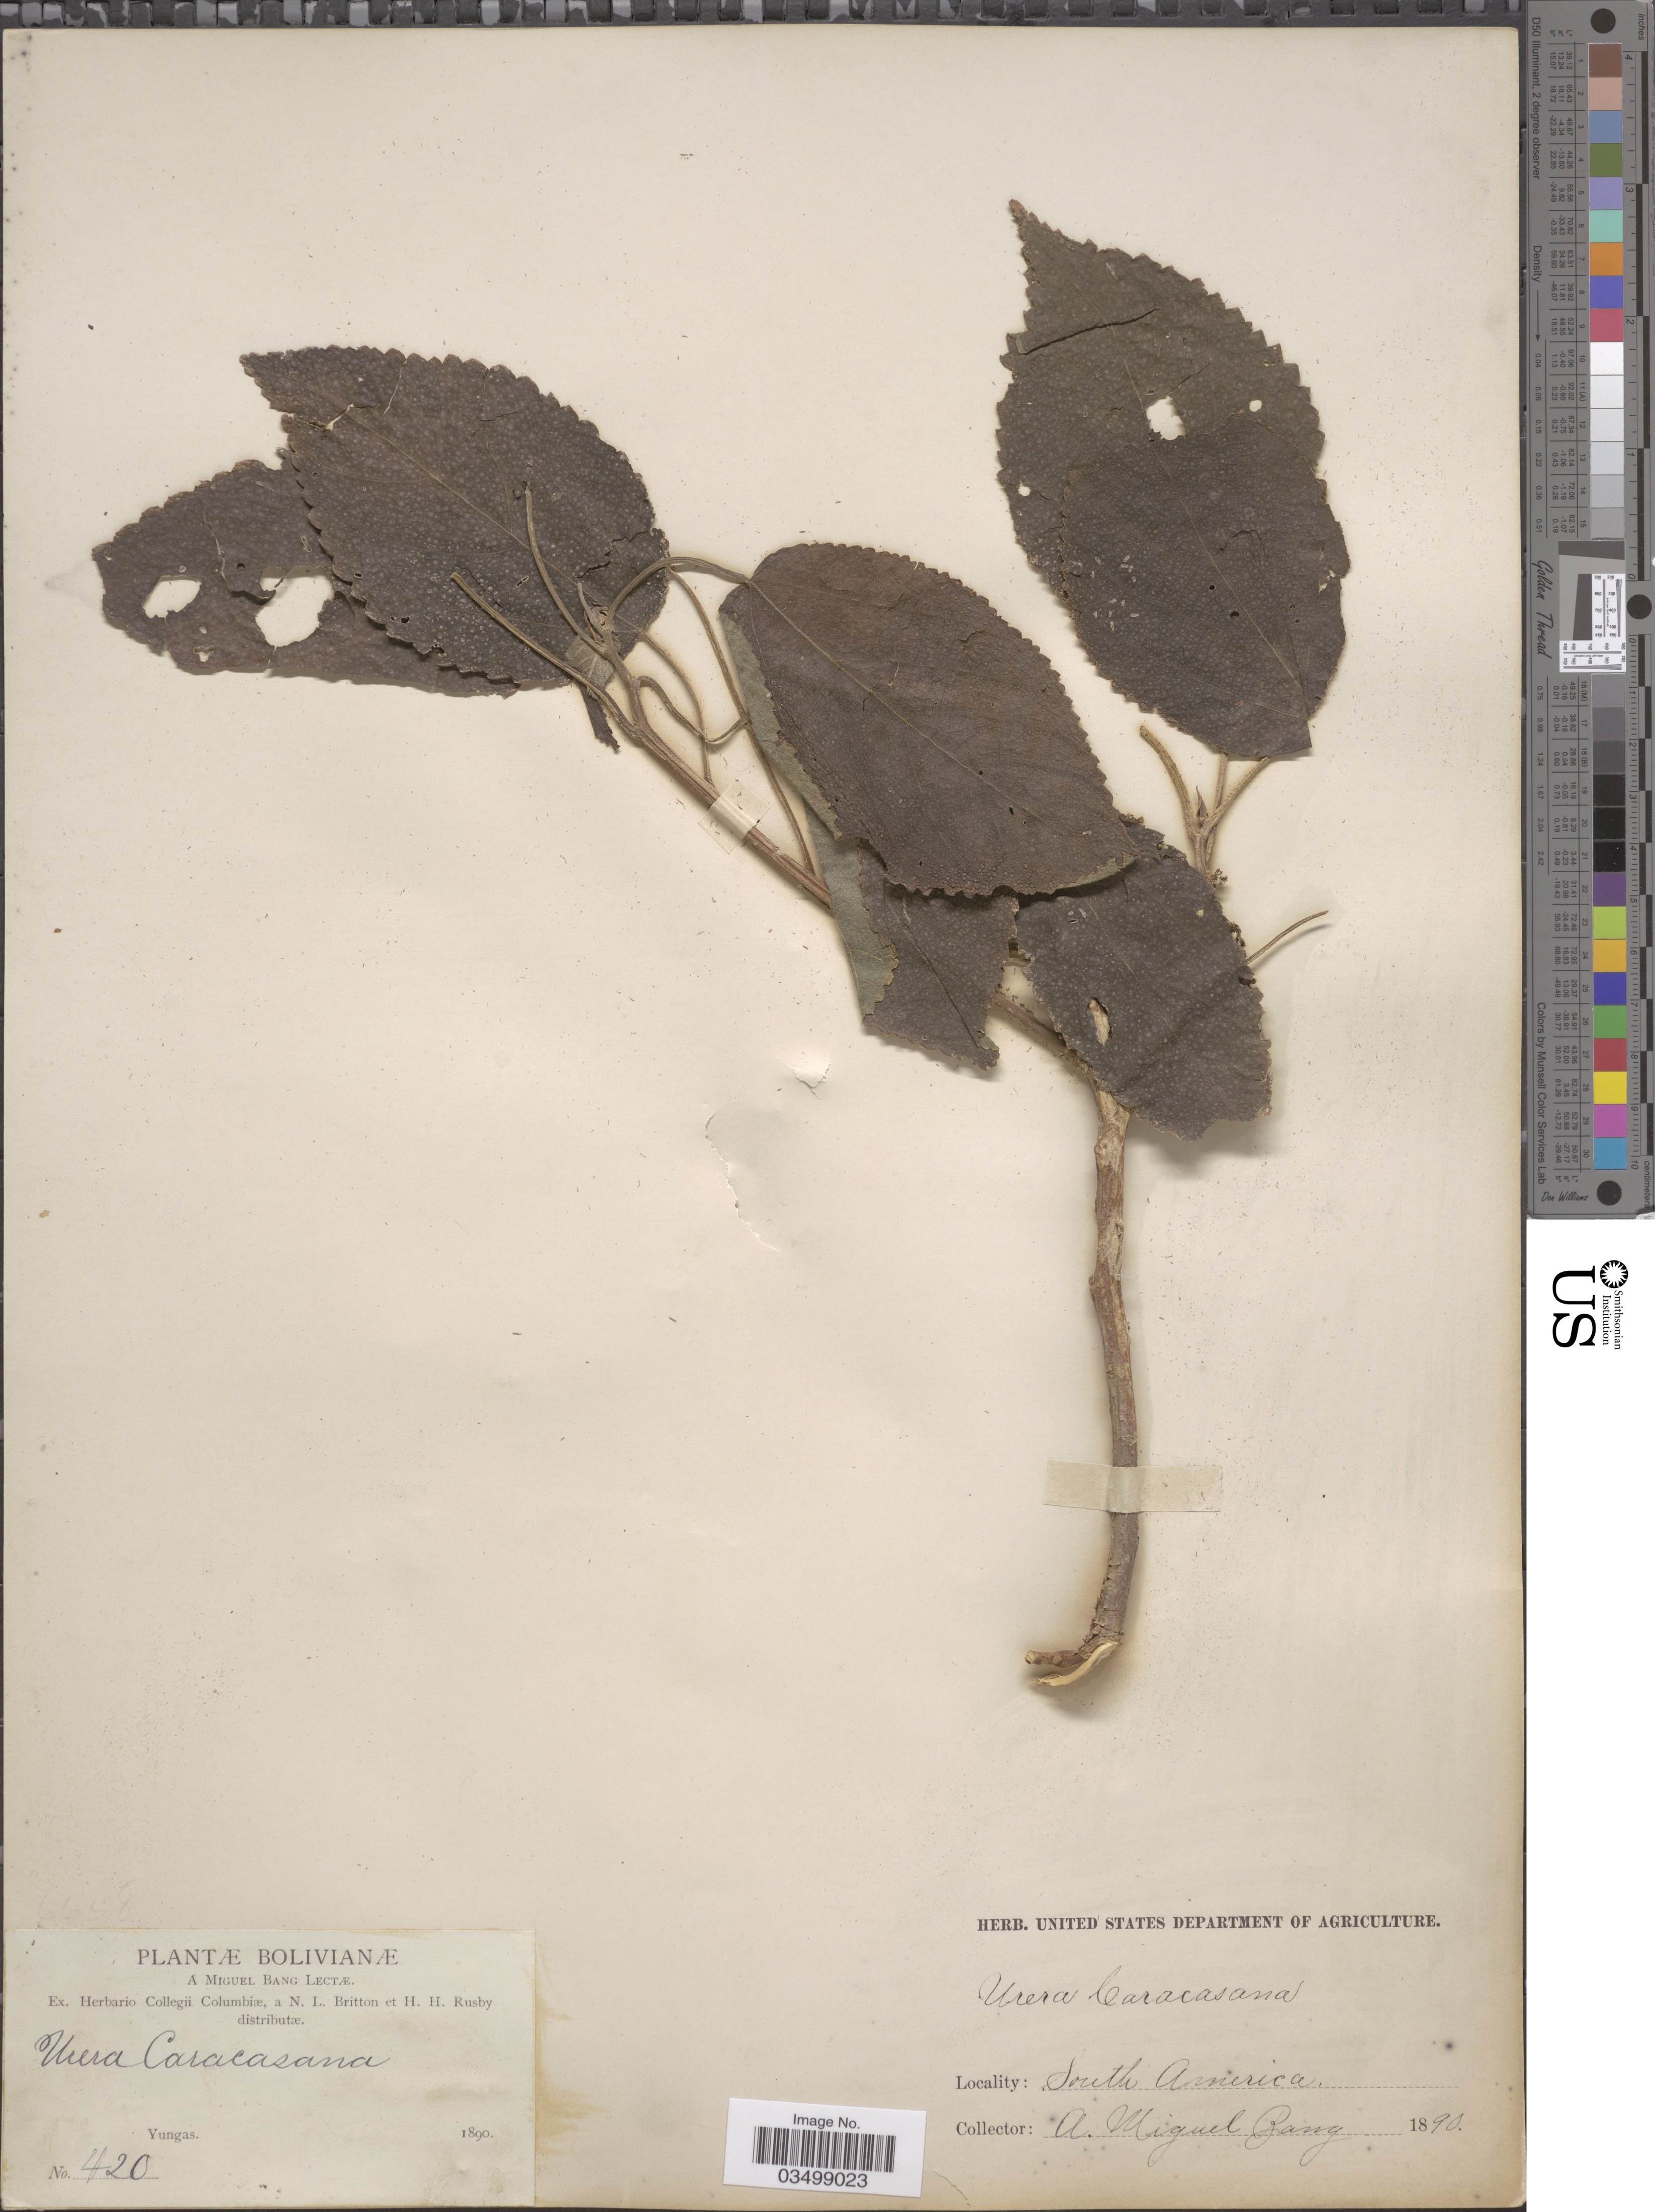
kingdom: Plantae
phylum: Tracheophyta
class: Magnoliopsida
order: Rosales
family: Urticaceae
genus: Urera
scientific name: Urera caracasana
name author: (Jacq.) Gaudich. ex Griseb.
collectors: M. Bang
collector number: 420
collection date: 1890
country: Bolivia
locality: Yungas.